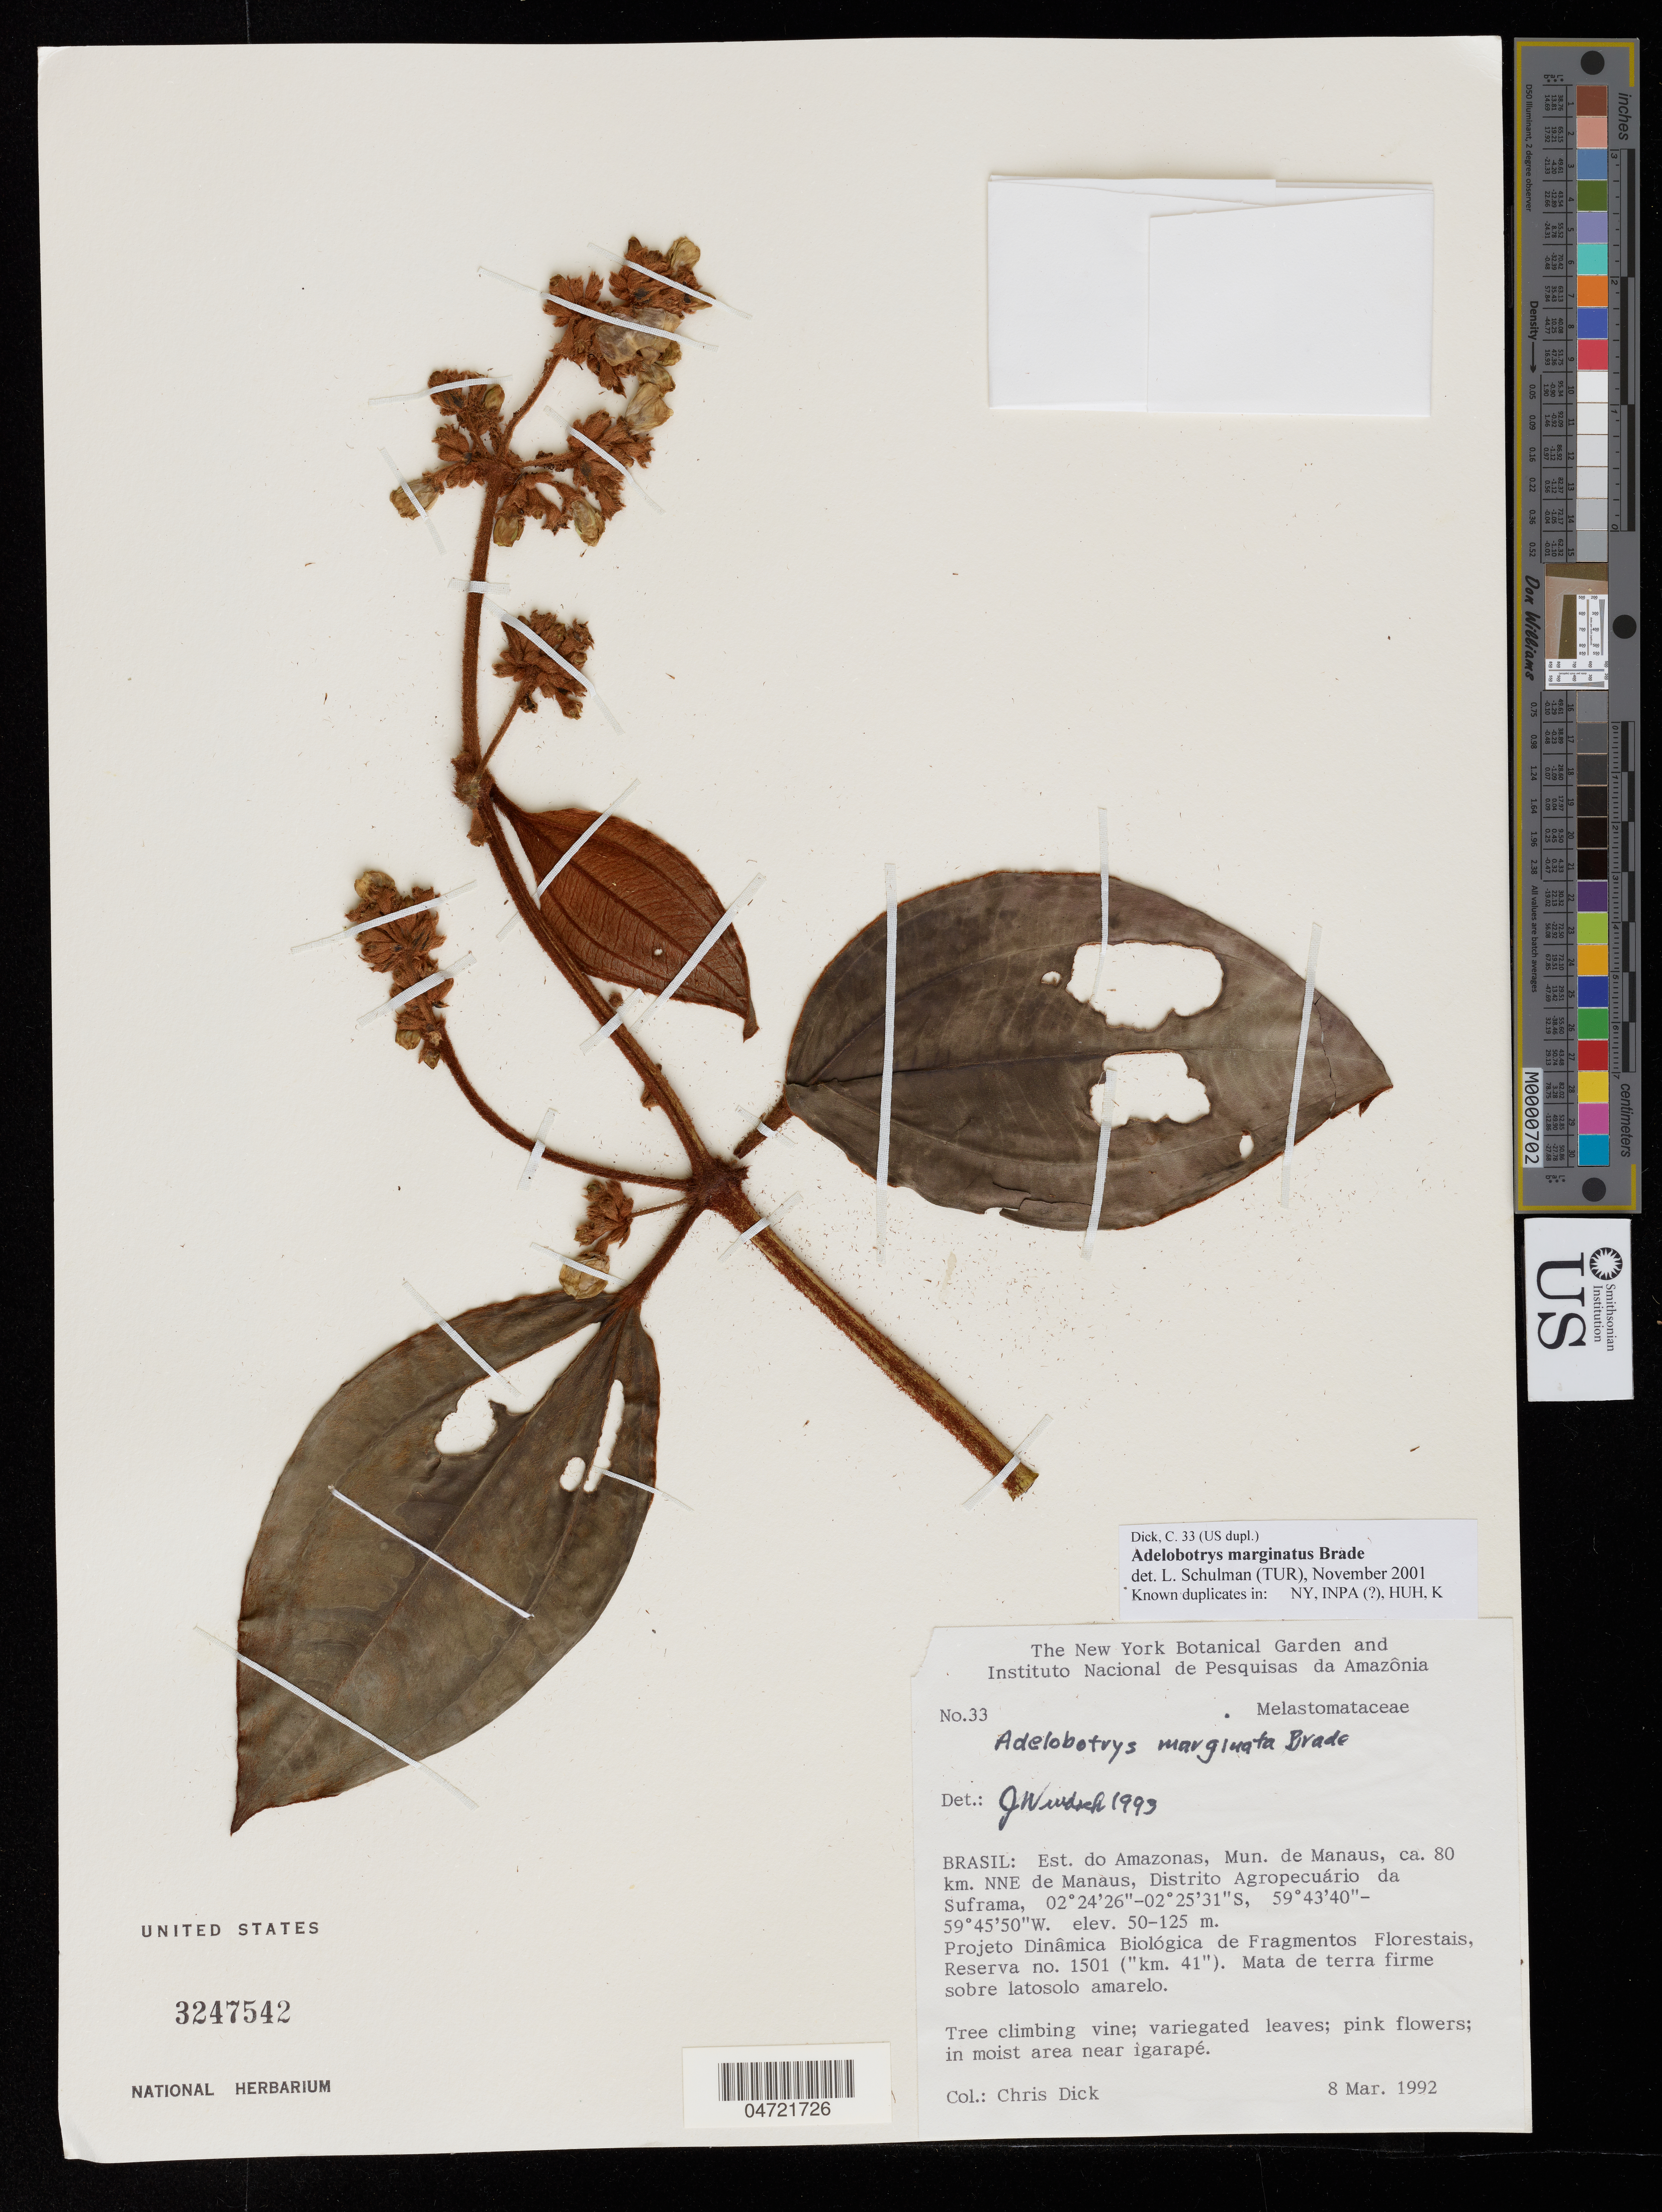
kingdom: Plantae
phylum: Tracheophyta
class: Magnoliopsida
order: Myrtales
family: Melastomataceae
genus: Adelobotrys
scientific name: Adelobotrys macrophyllus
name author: Pilg.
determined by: Schulman, Leif, (TUR), University of Turku (FINLAND)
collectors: C. Dick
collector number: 33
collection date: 1992-03-08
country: Brazil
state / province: Amazonas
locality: Mun. de Manaus, ca. 80 km. NNE de Manaus, Distrito Agropecuário da Suframa. Projeto Dinâmica Biológica de Fragmentos Florestais, Reserva no. 1501 ("km 41").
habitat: Mata de terra firme sobre latosolo amarelo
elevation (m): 50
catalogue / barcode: US 3247542